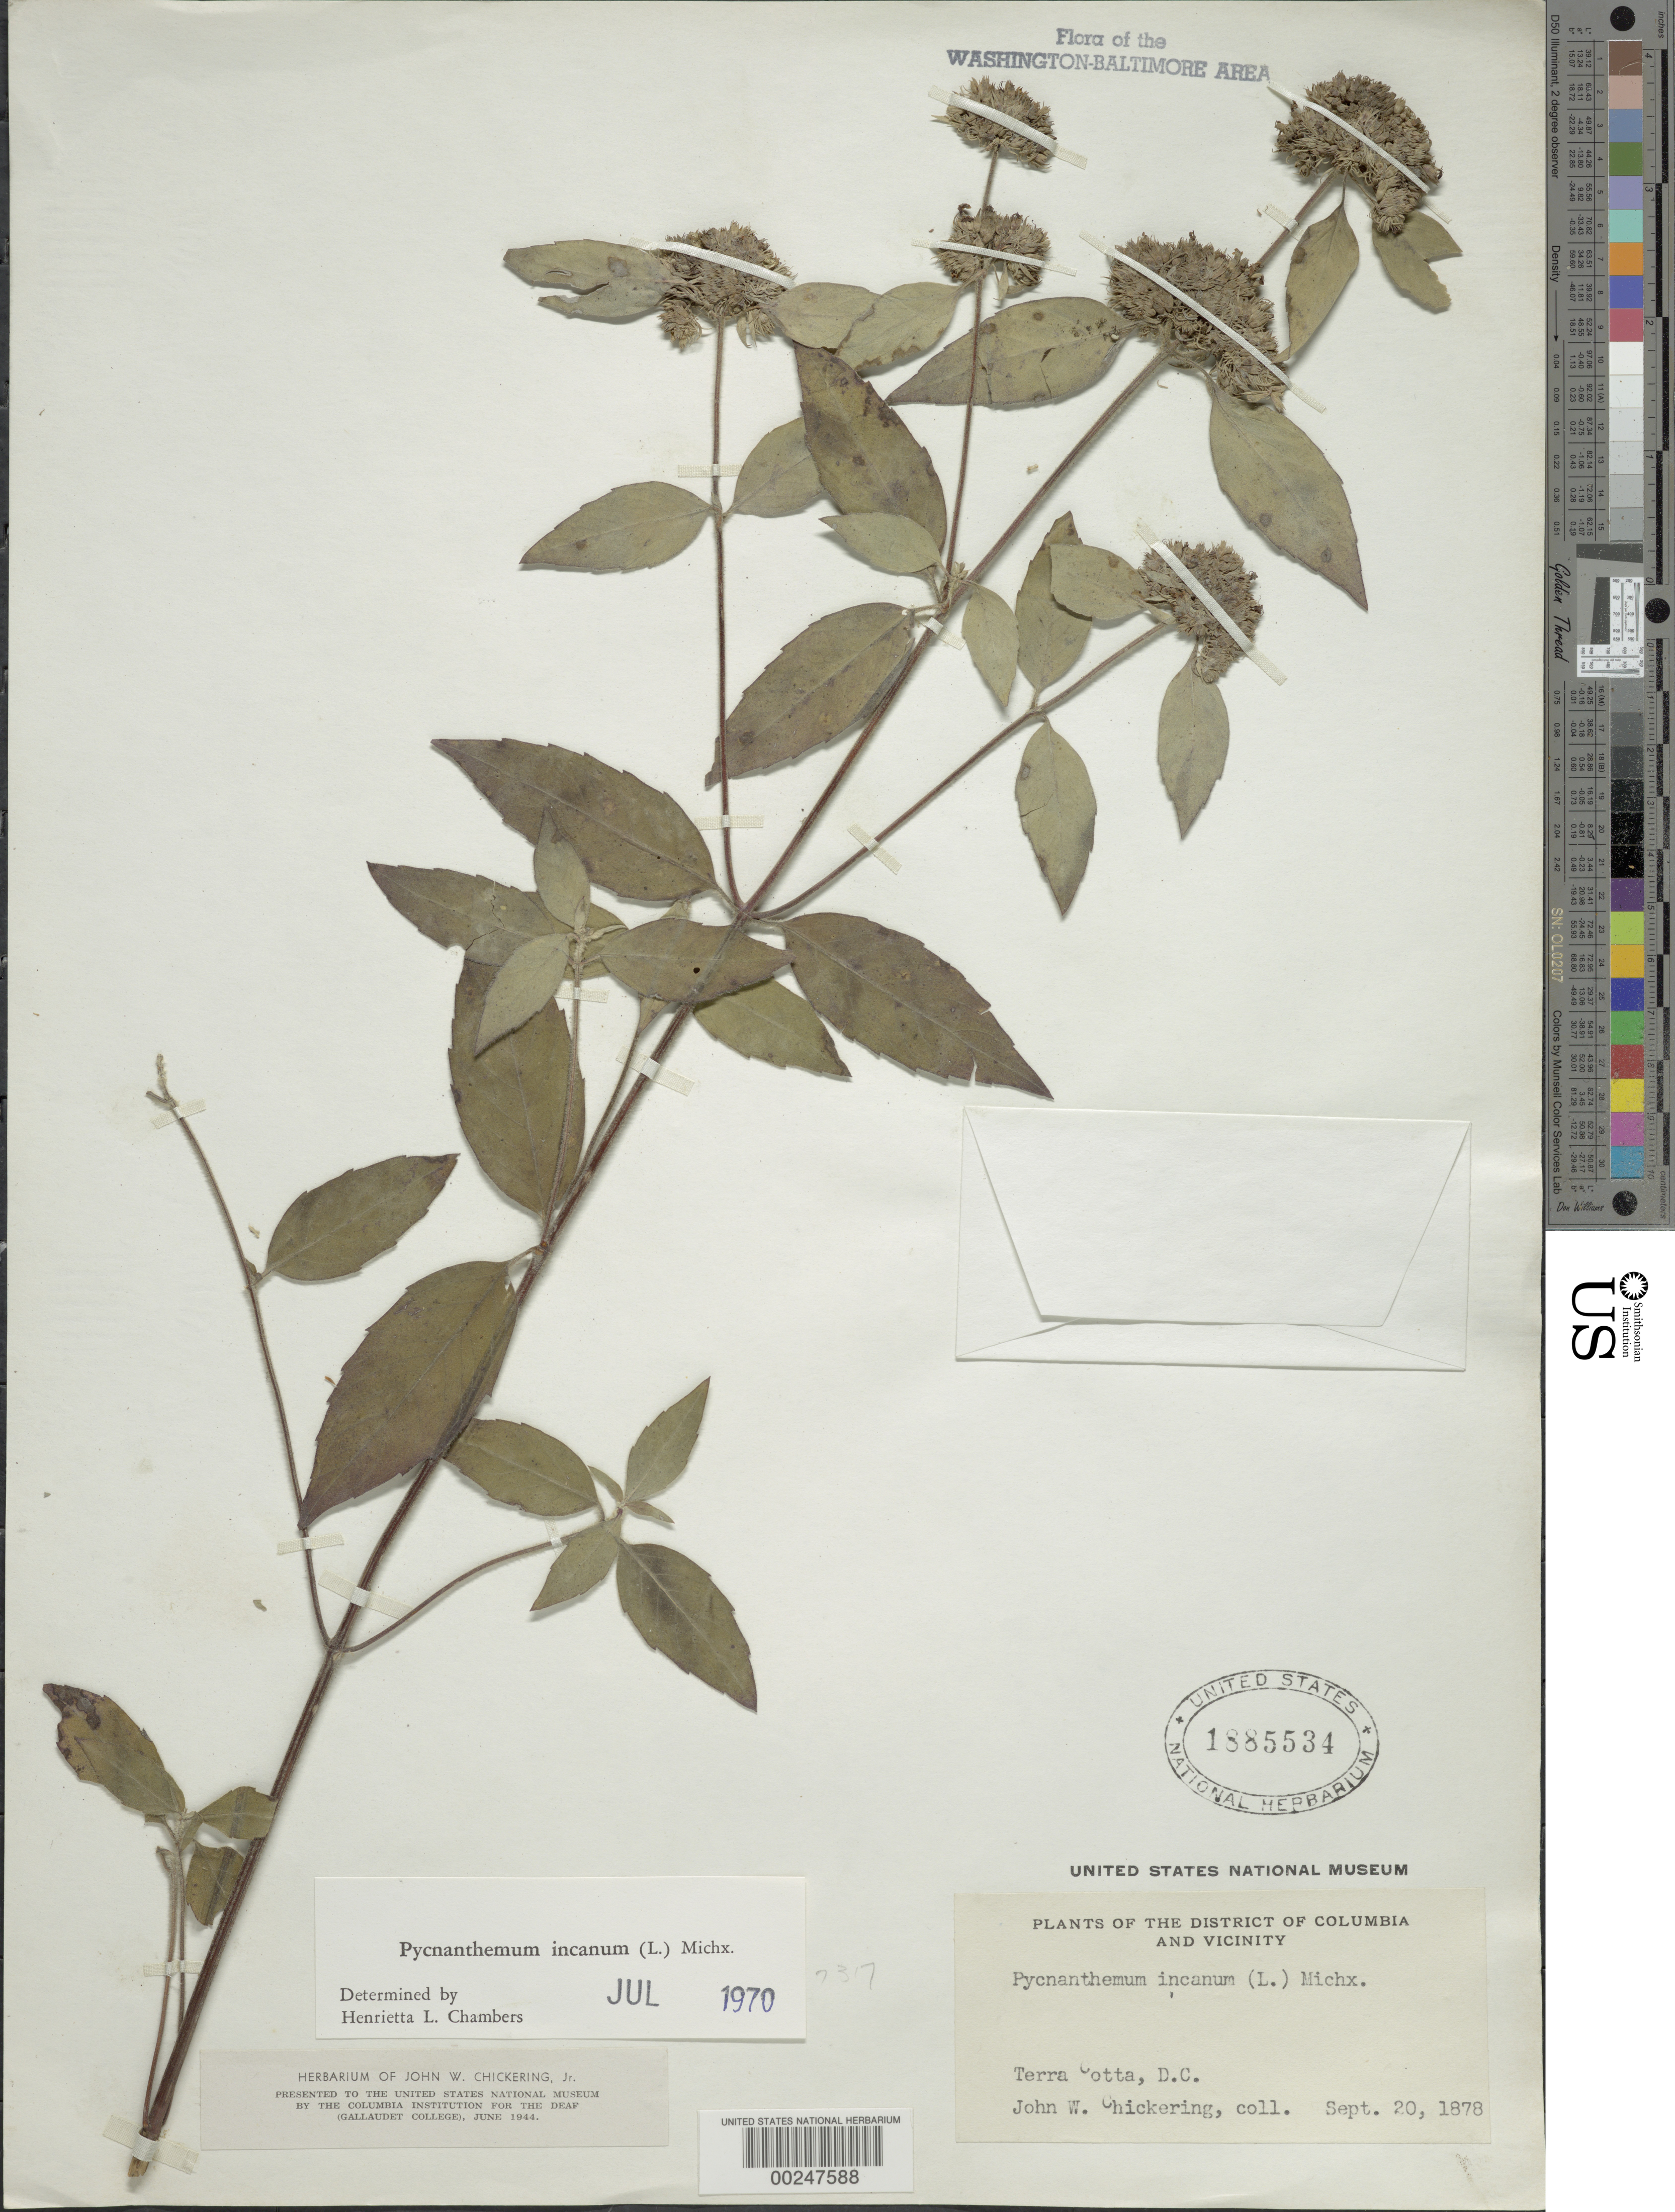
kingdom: Plantae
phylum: Tracheophyta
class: Magnoliopsida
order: Lamiales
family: Lamiaceae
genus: Pycnanthemum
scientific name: Pycnanthemum incanum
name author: (L.) Michx.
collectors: J. Chickering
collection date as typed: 20 Sep 1878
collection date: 1878-09-20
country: United States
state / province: District of Columbia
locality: Terra Cotta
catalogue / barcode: US 1885534